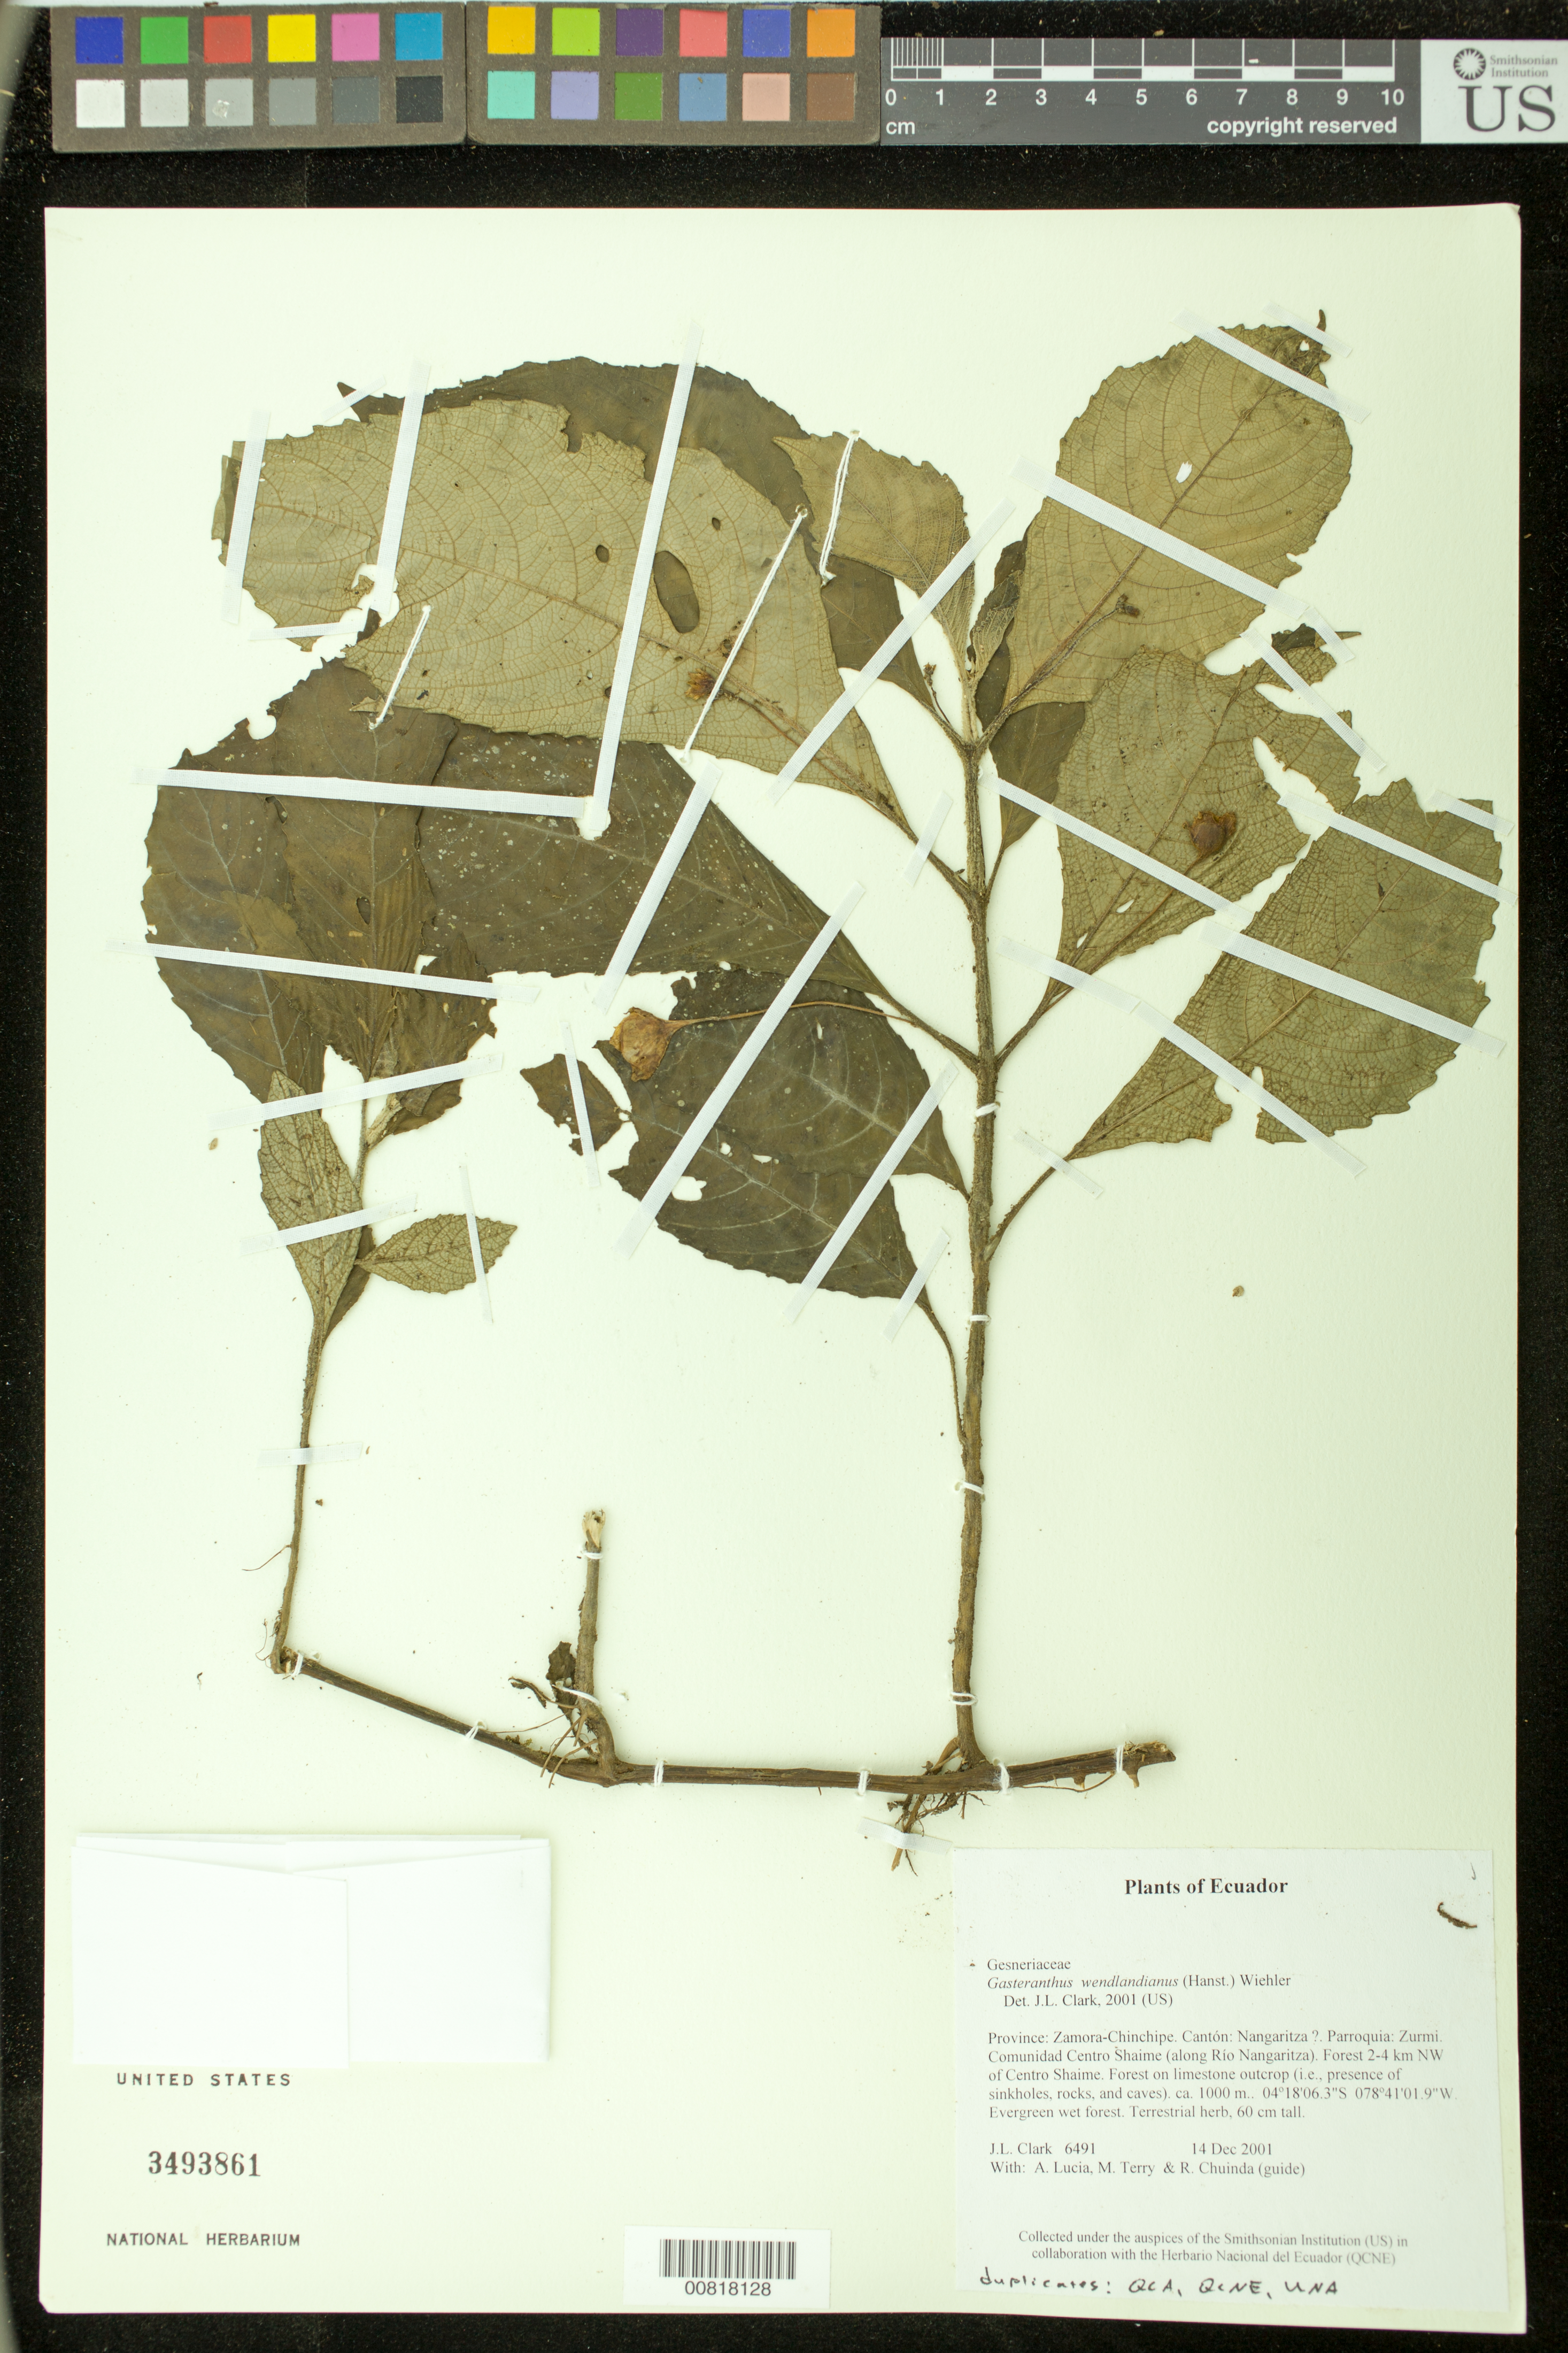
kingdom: Plantae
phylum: Tracheophyta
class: Magnoliopsida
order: Lamiales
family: Gesneriaceae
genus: Gasteranthus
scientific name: Gasteranthus wendlandianus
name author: (Hanst.) Wiehler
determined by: Clark, J. L., (SEL), The Marie Selby Botanical Garden (UNITED STATES)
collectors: J. L. Clark, A. Lucia, M. Terry & R. Chuinda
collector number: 6491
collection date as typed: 14 Dec 2001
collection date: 2001-12-14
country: Ecuador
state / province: Zamora-Chinchipe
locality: Nangaritza. Parroquia: Zurmi. Comunidad Centro Shaime (along Río Nangaritza). Forest 2-4 km NW of Centro Shaime. Forest on limestone outcrop (i.e., presence of sinkholes, rocks, and caves).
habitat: Evergreen wet forest.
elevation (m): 1000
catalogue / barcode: US 3493861